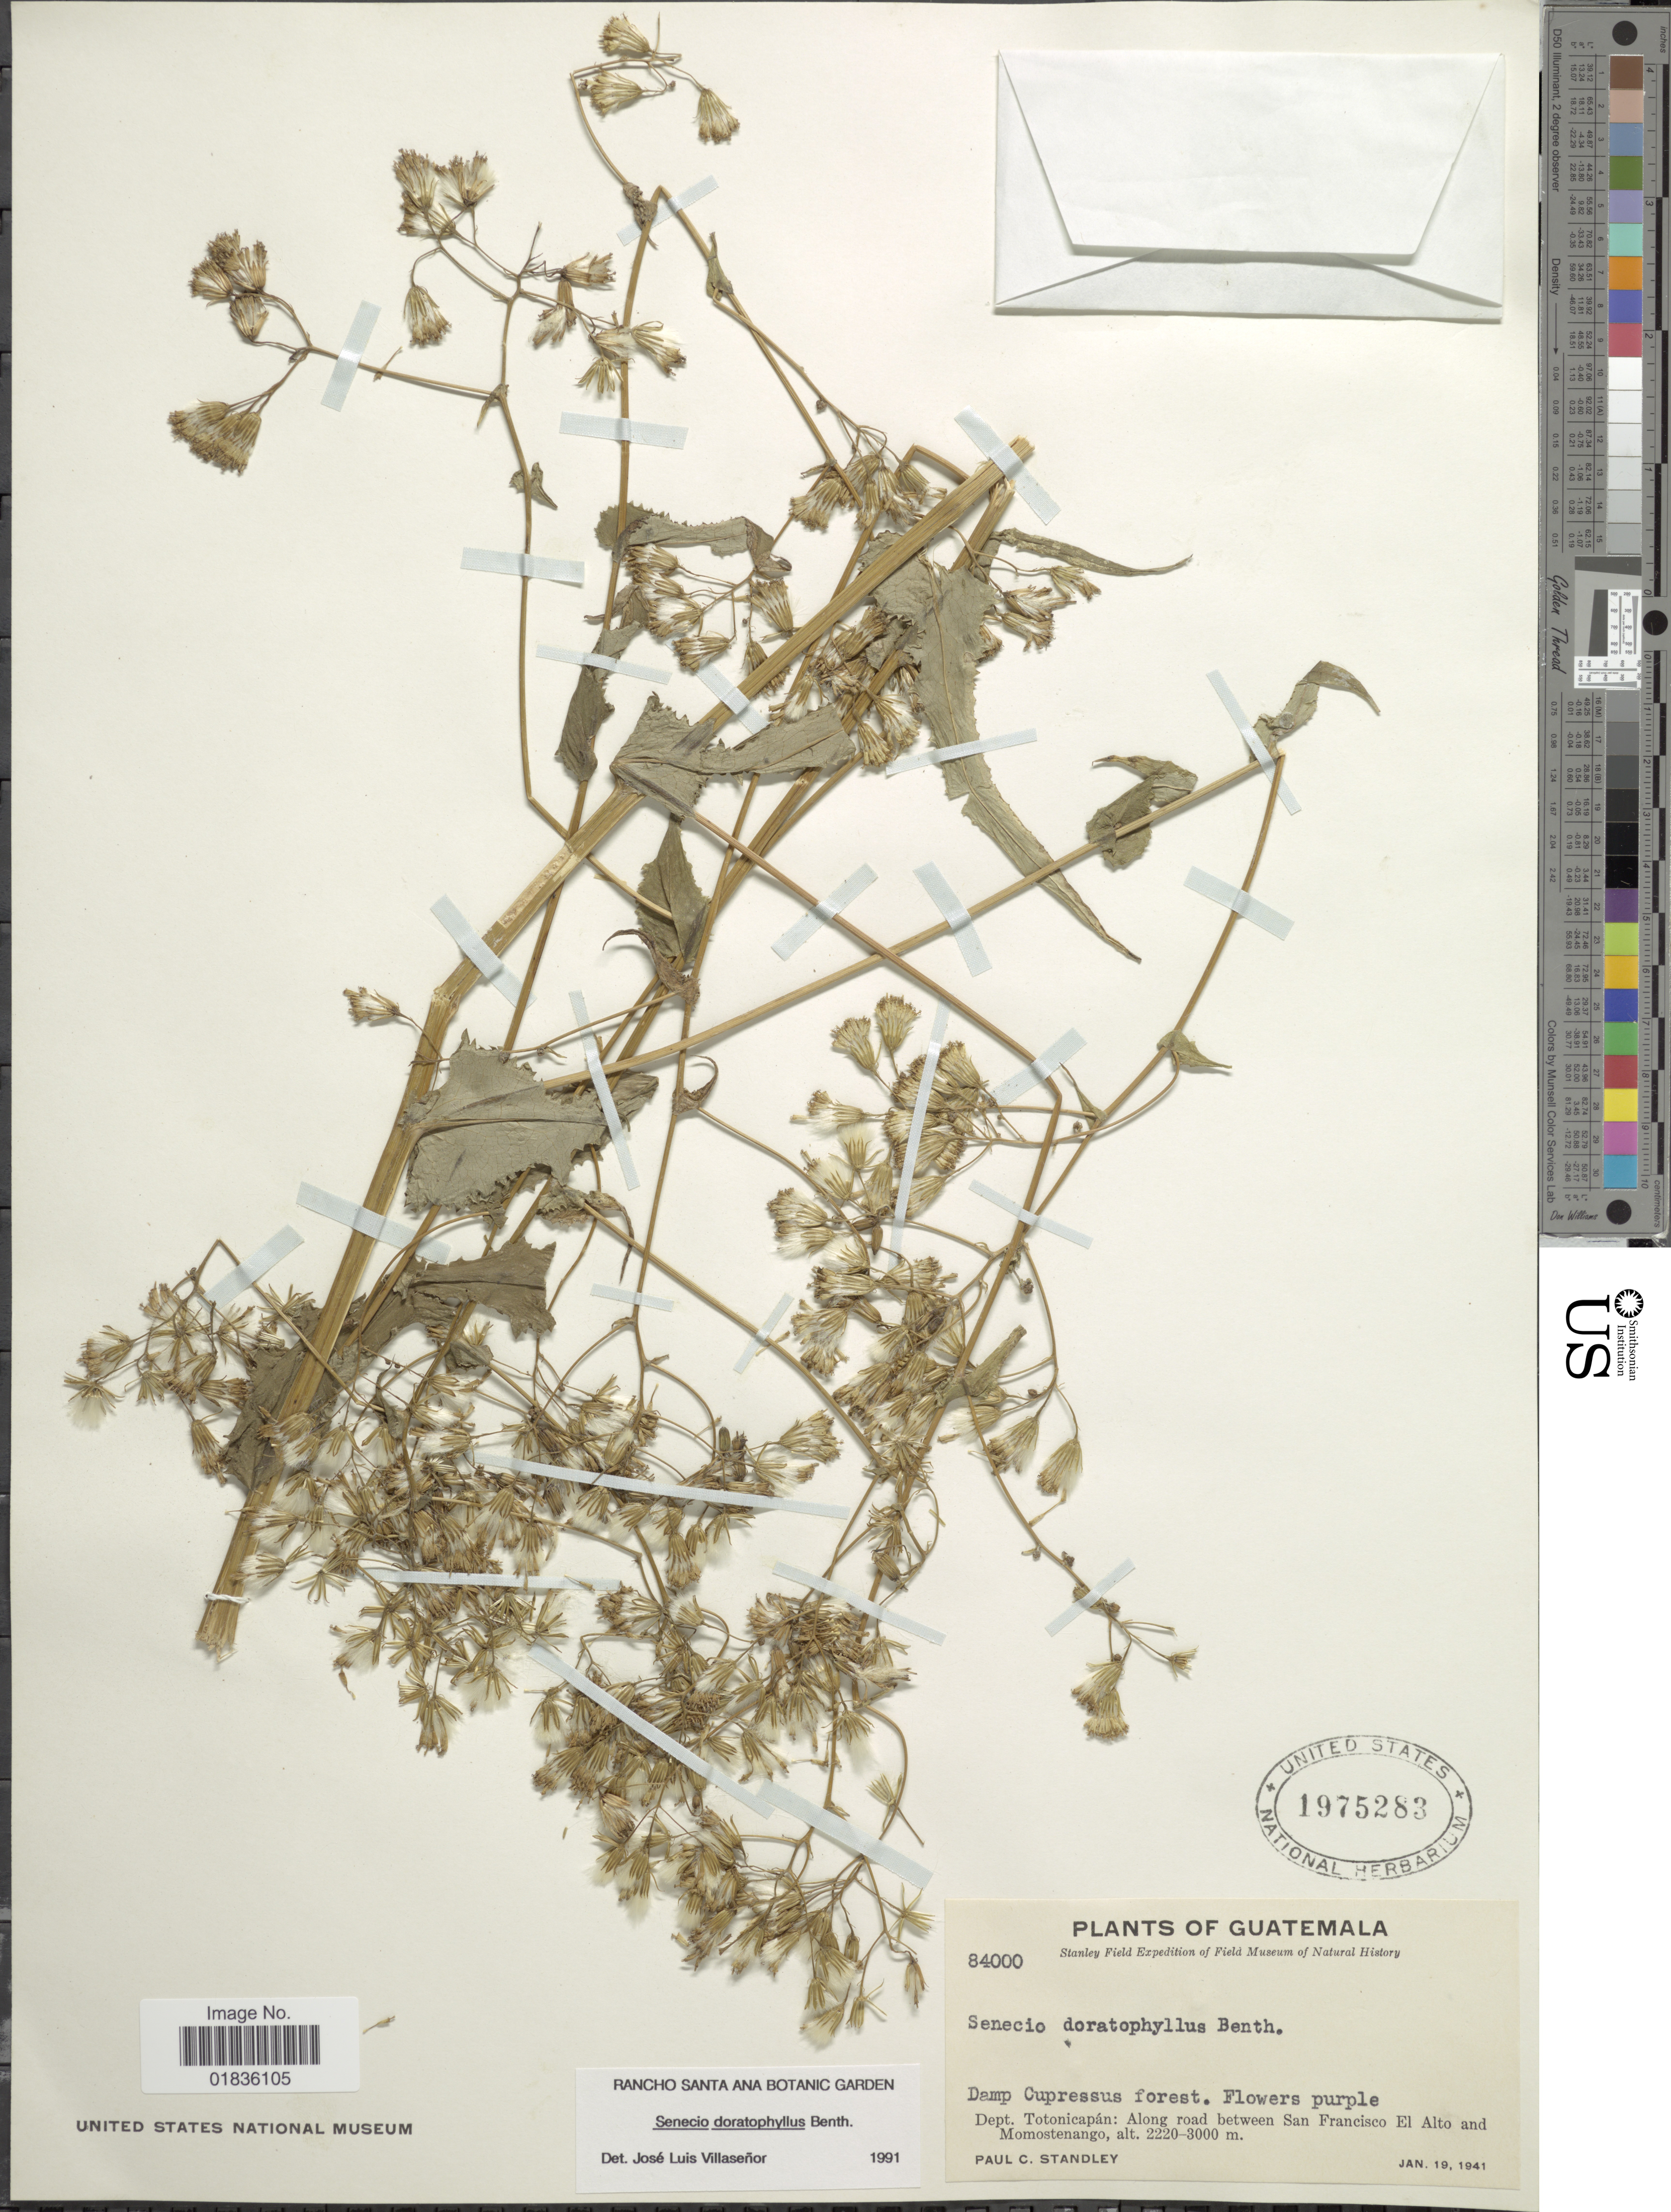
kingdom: Plantae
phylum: Tracheophyta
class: Magnoliopsida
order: Asterales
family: Asteraceae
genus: Senecio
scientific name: Senecio doratophyllus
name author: Benth.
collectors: P. C. Standley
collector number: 84000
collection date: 1941-01-19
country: Guatemala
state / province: Totonicapan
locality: Damp Cupressus Forest, along road between San Francisco El Alto and Momostenango.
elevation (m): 2220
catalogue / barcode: US 1975283